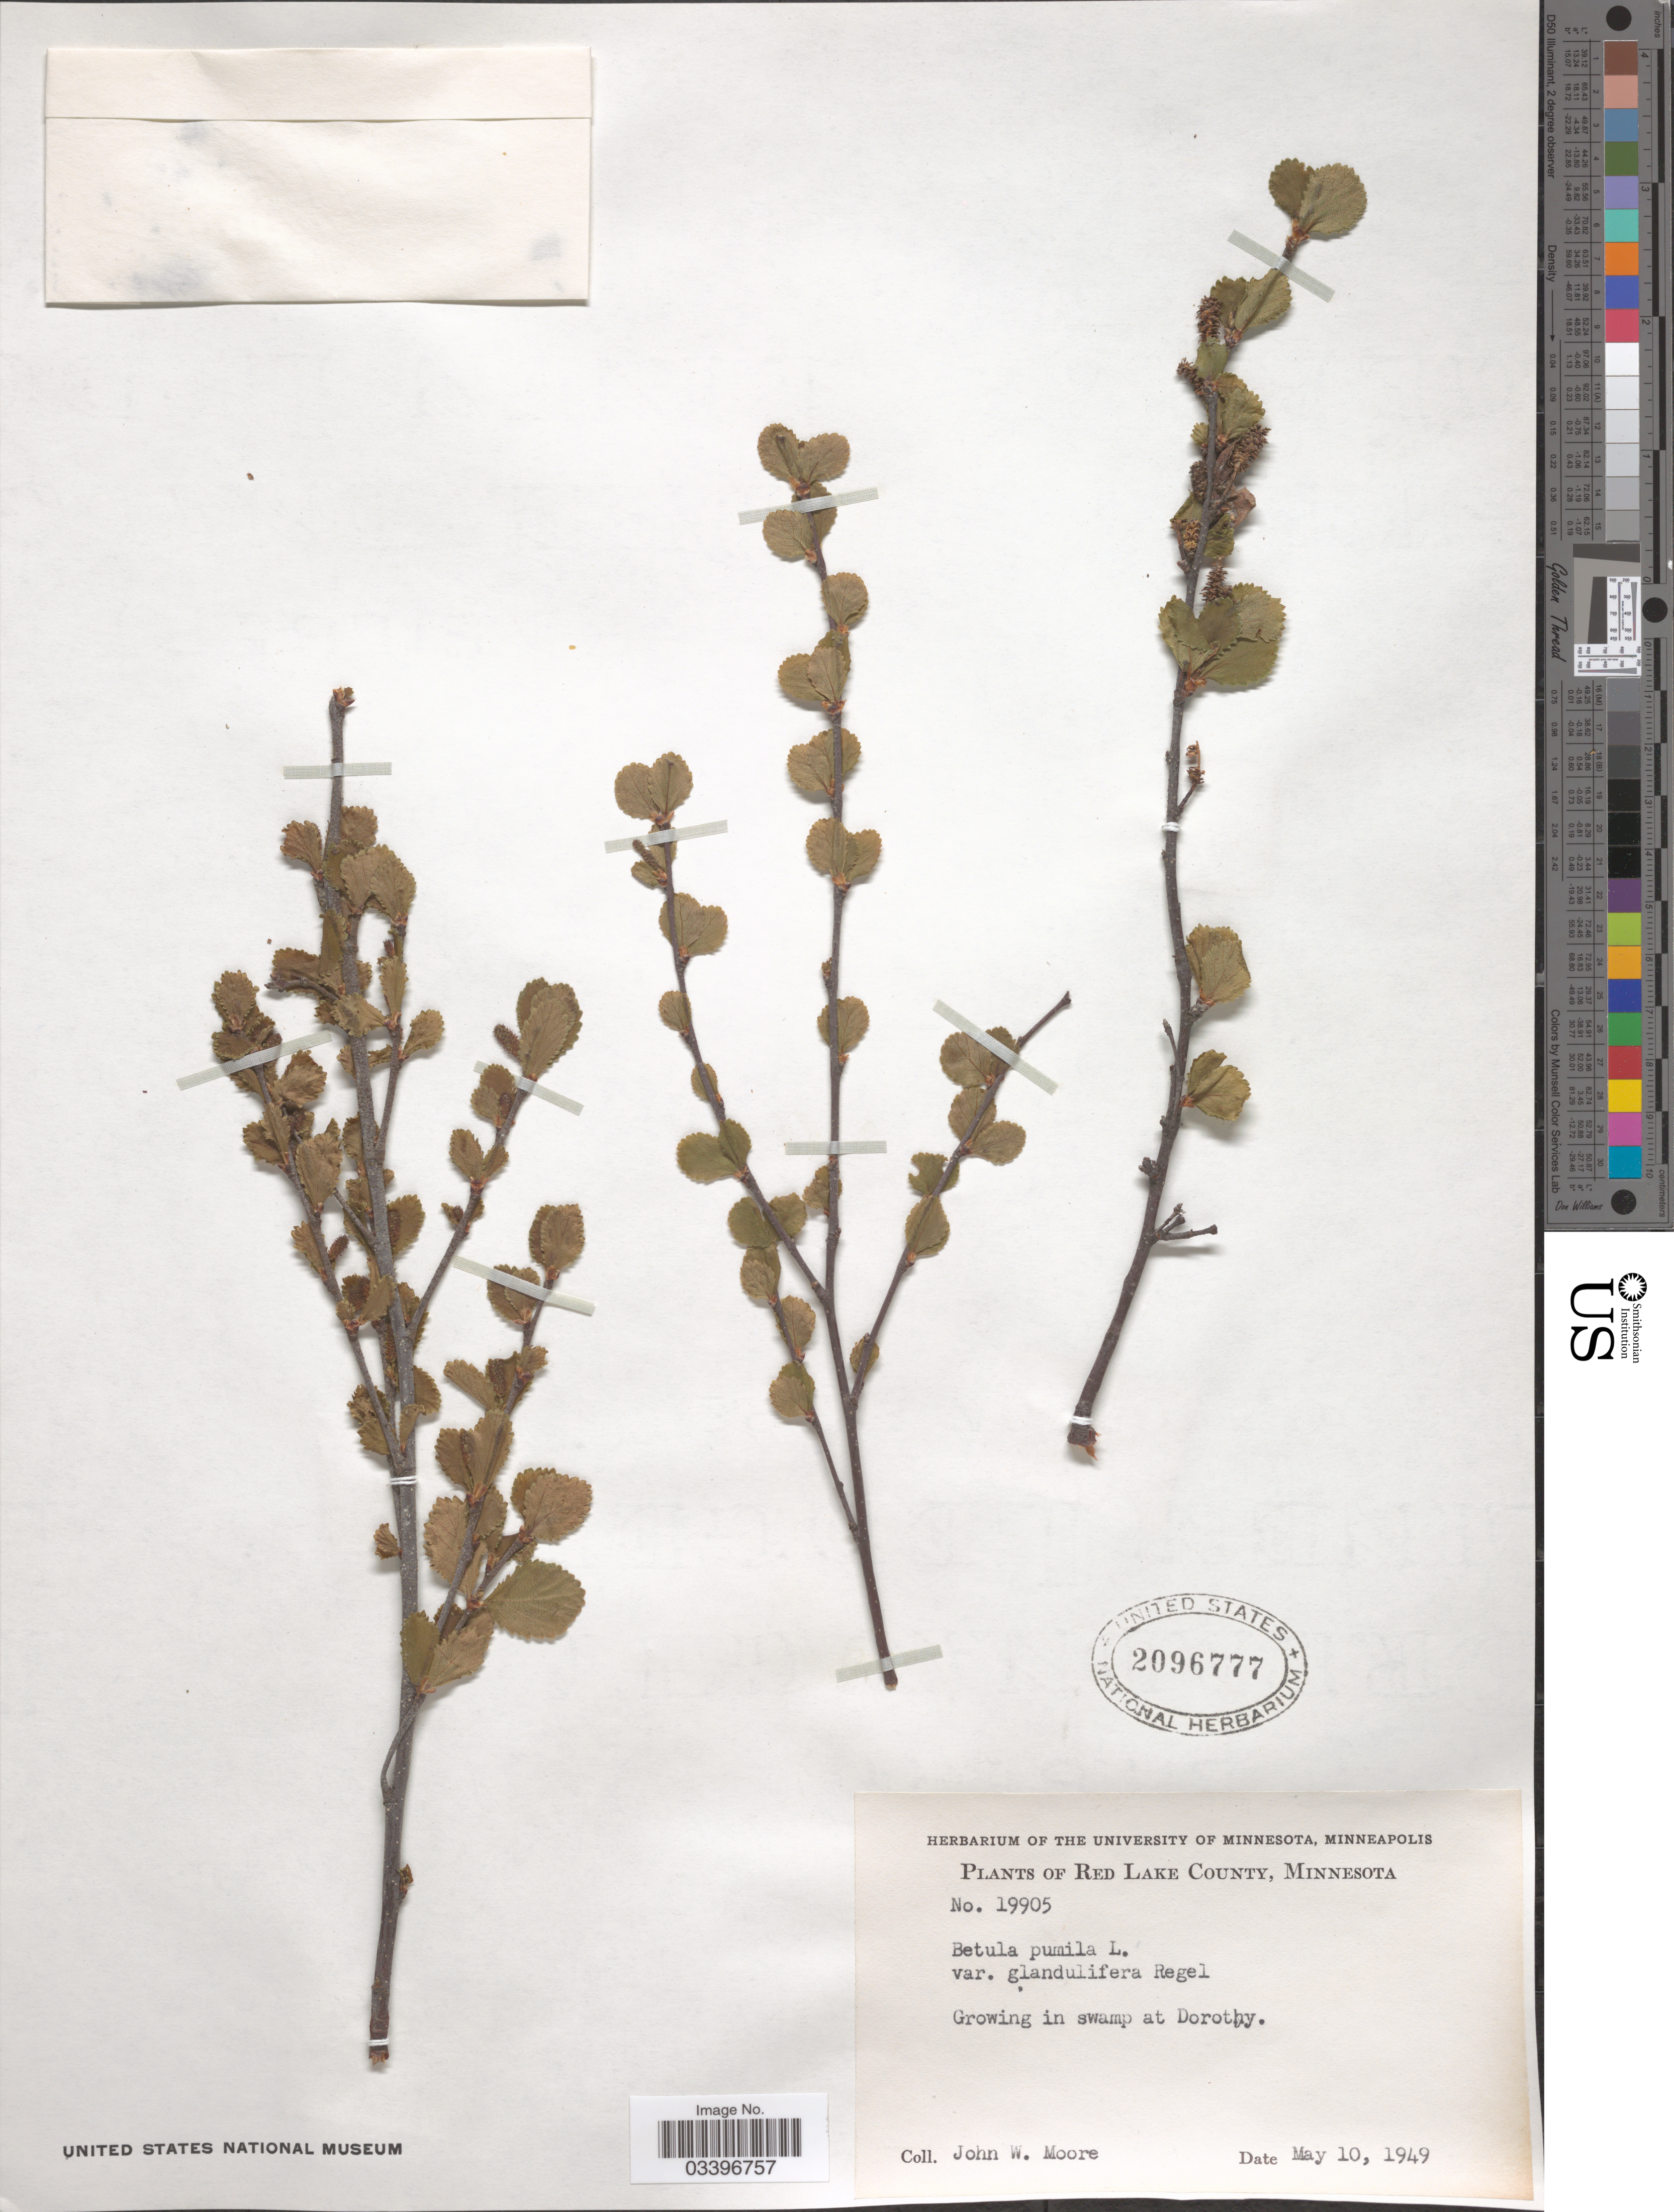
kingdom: Plantae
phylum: Tracheophyta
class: Magnoliopsida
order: Fagales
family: Betulaceae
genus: Betula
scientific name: Betula pumila var. glandulifera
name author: Regel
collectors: J. Moore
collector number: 19905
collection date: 1949-05-10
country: United States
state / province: Minnesota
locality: Red Lake County. Growing in swamp at Dorothy.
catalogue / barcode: US 2096777